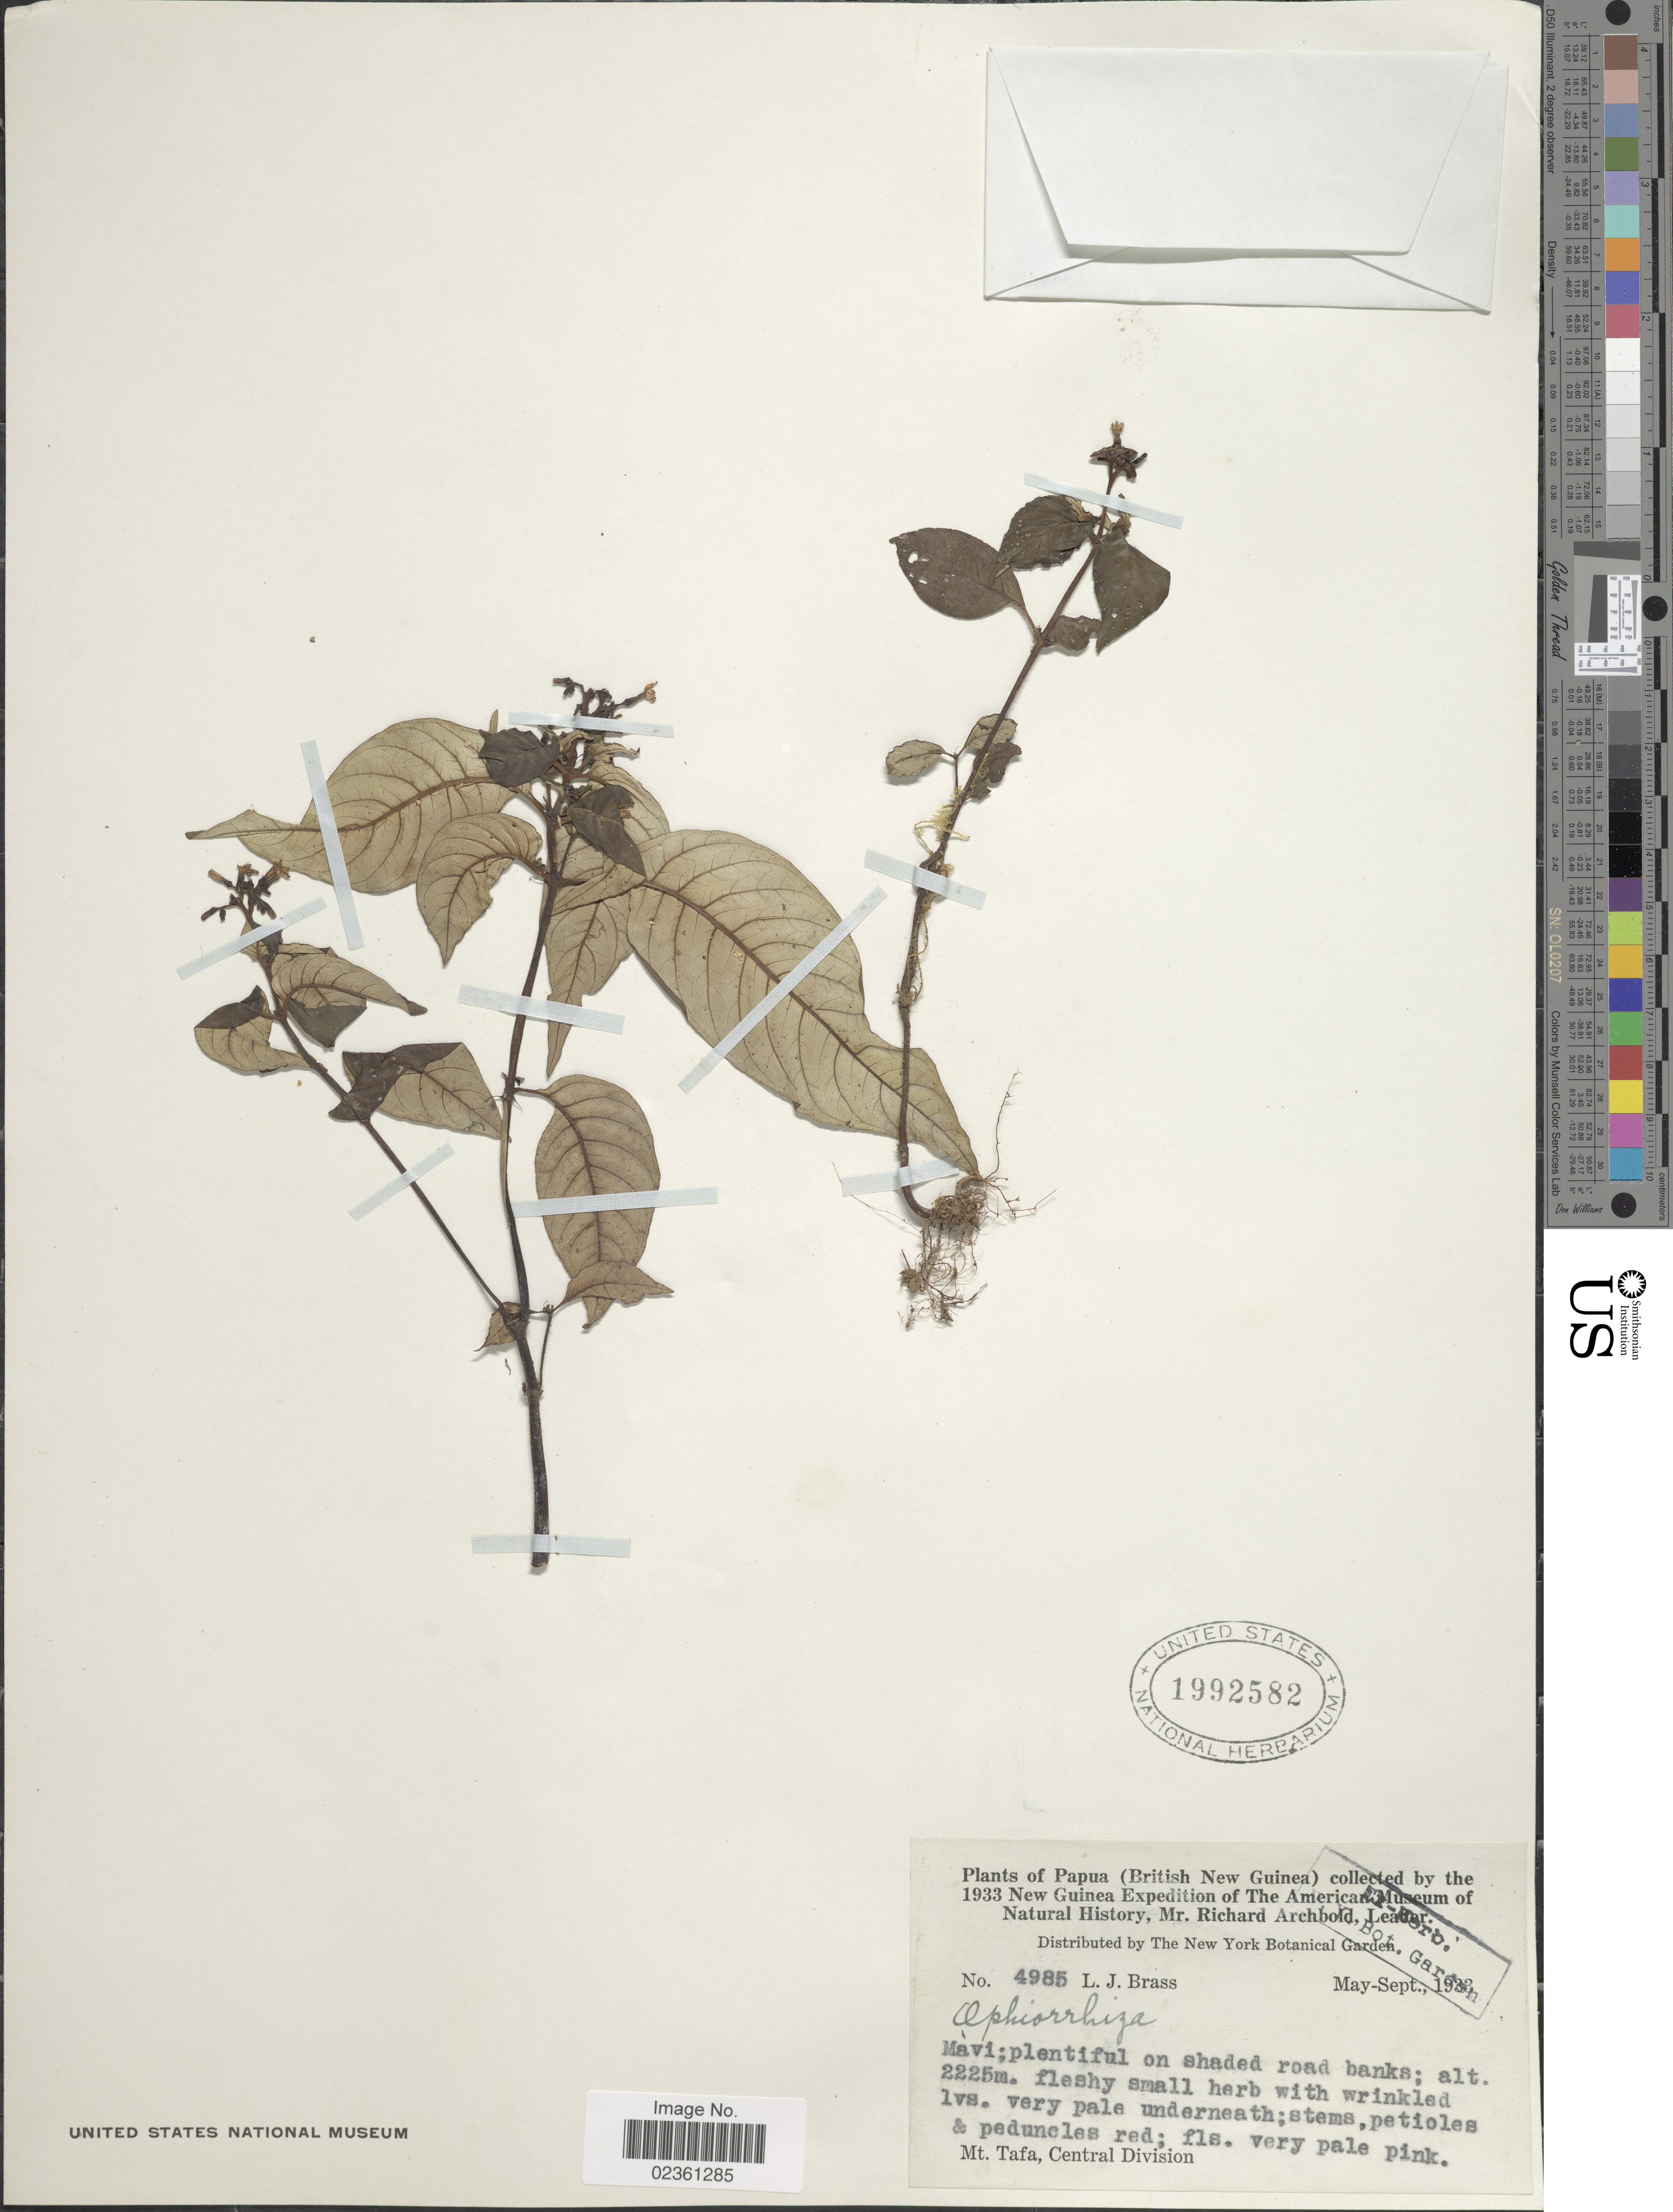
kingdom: Plantae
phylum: Tracheophyta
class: Magnoliopsida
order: Gentianales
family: Rubiaceae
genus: Ophiorrhiza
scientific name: Ophiorrhiza sp.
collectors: L. J. Brass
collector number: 4985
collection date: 1933-05/1933-09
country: Papua New Guinea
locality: (British New Guinea), Mavi; plentiful on shaded road banks, Mt Tafa, Central Division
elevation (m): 2225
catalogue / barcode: US 1992582